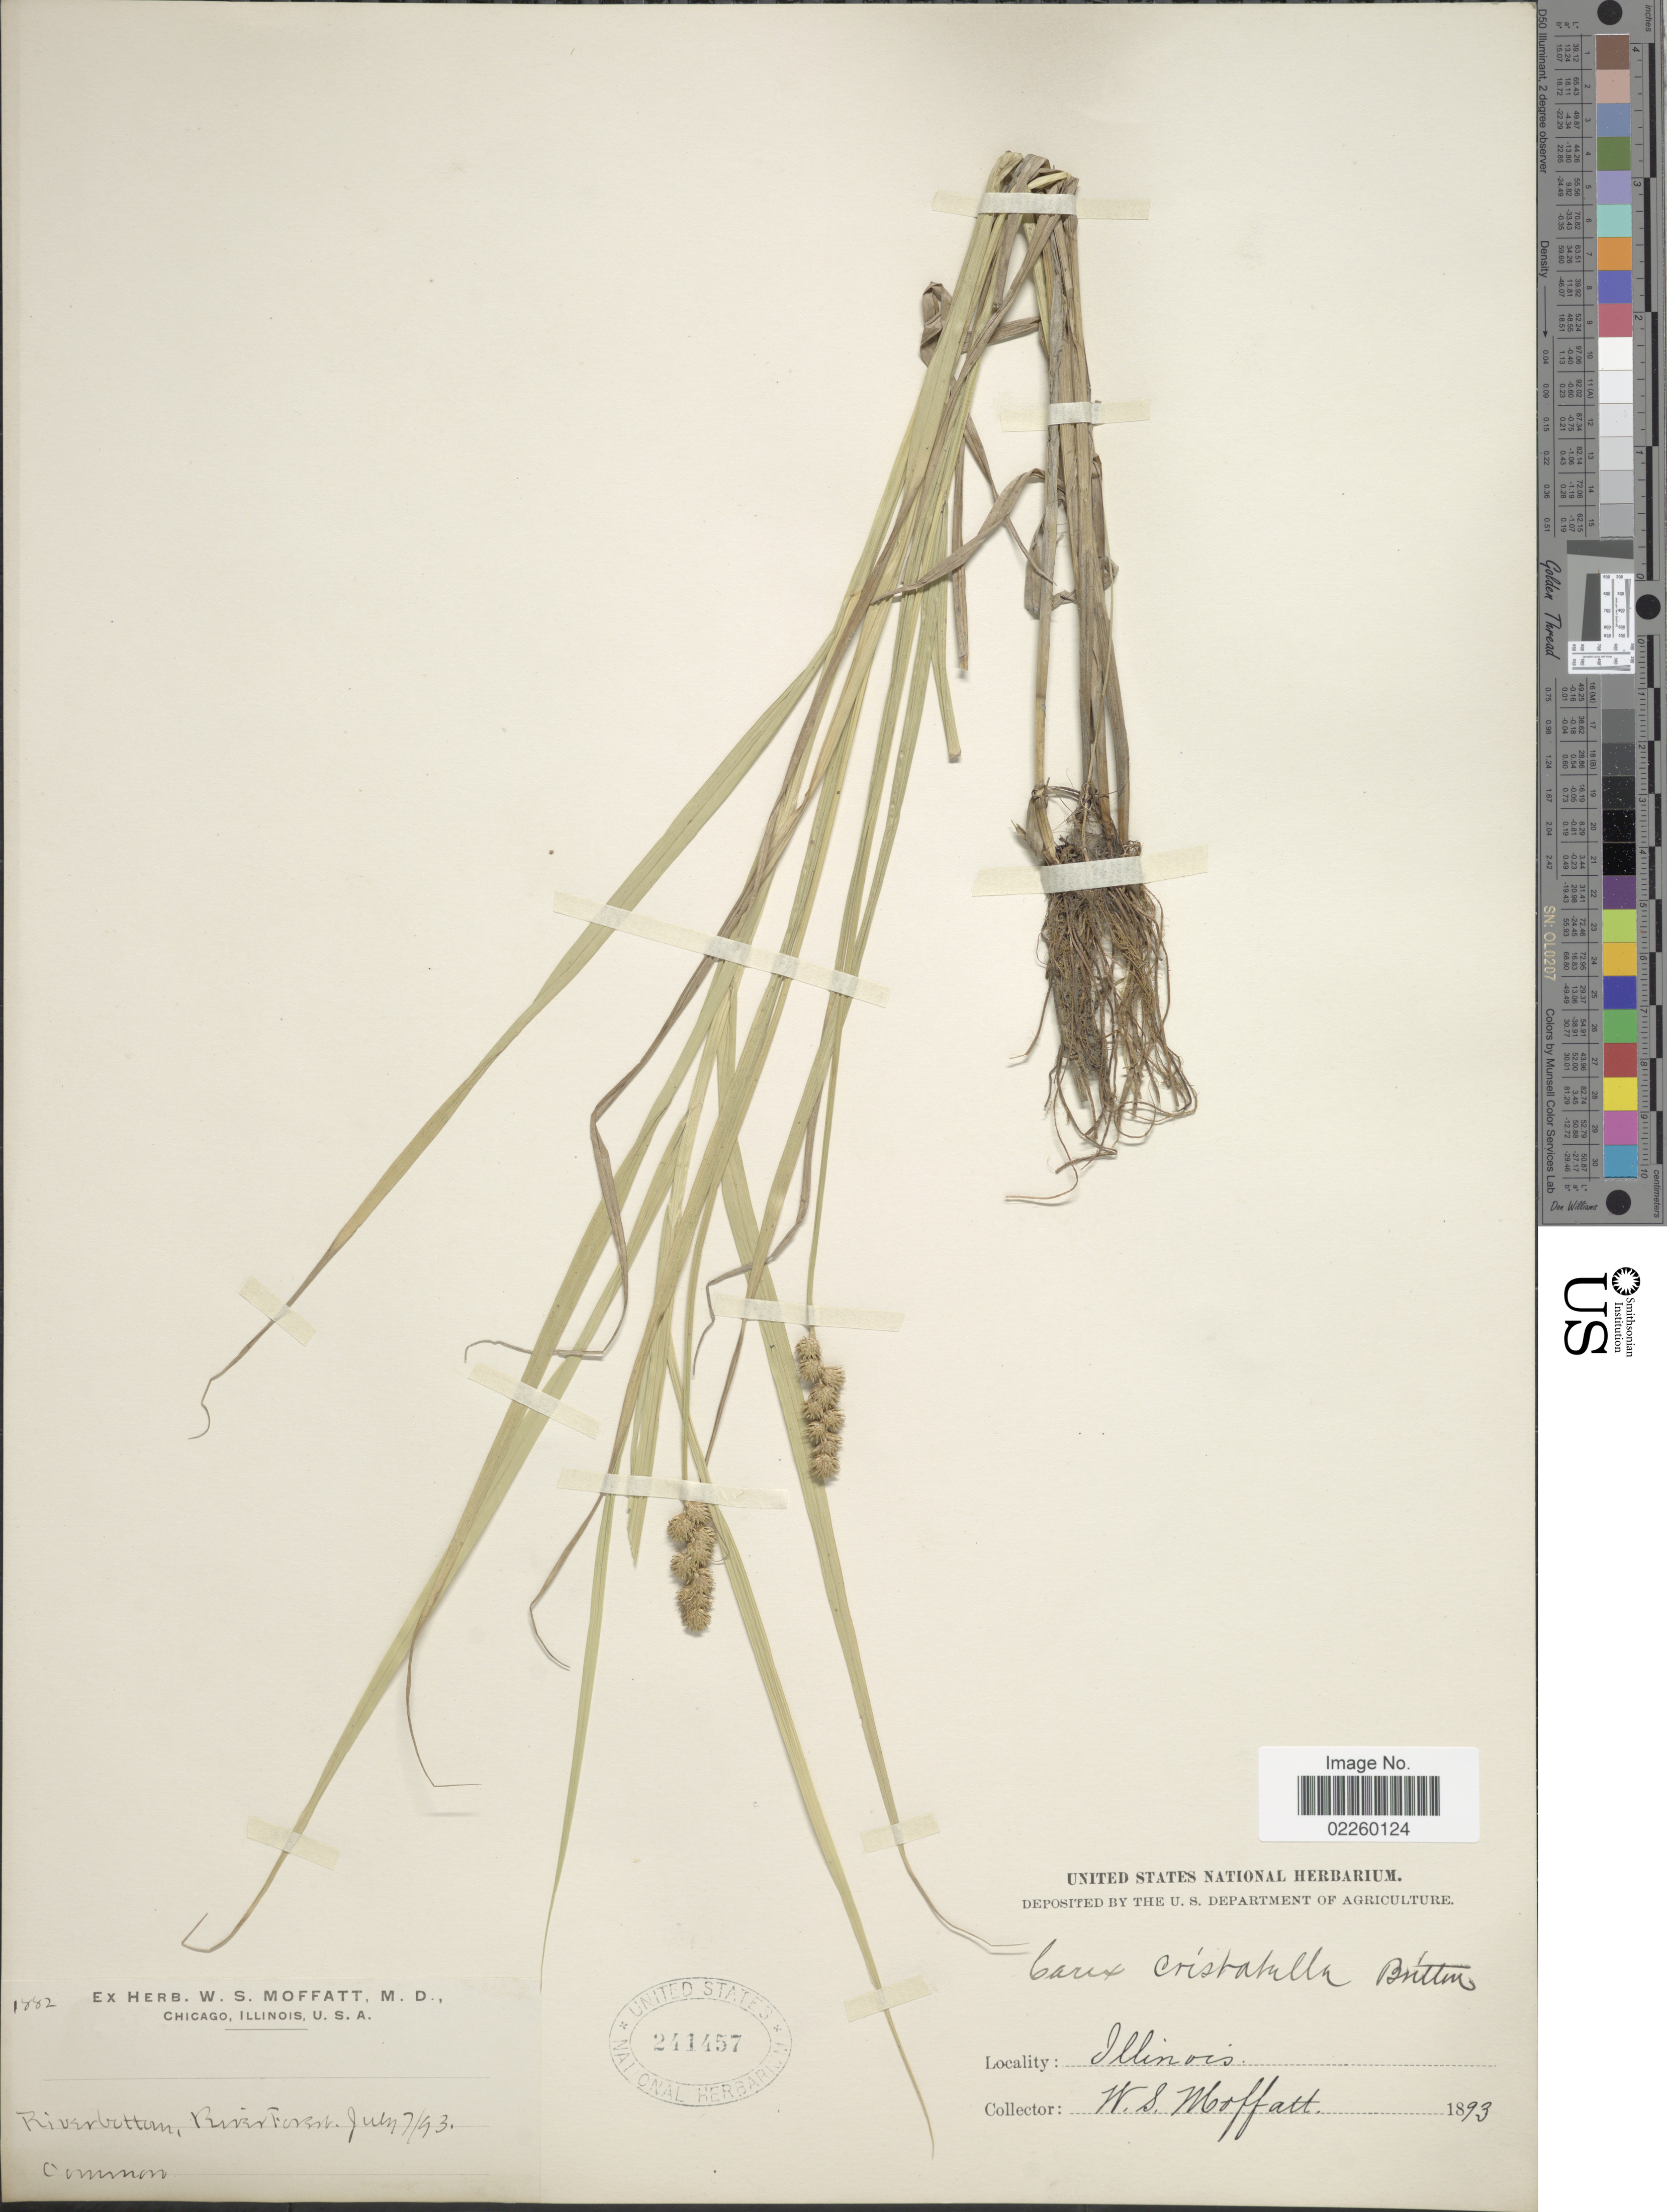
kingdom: Plantae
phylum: Tracheophyta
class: Liliopsida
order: Poales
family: Cyperaceae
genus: Carex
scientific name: Carex cristatella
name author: Britton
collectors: W. Moffatt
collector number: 1882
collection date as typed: Transcribed d/m/y: 7/7/93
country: United States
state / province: Illinois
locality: Riverbottom, River Forest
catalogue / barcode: US 241457